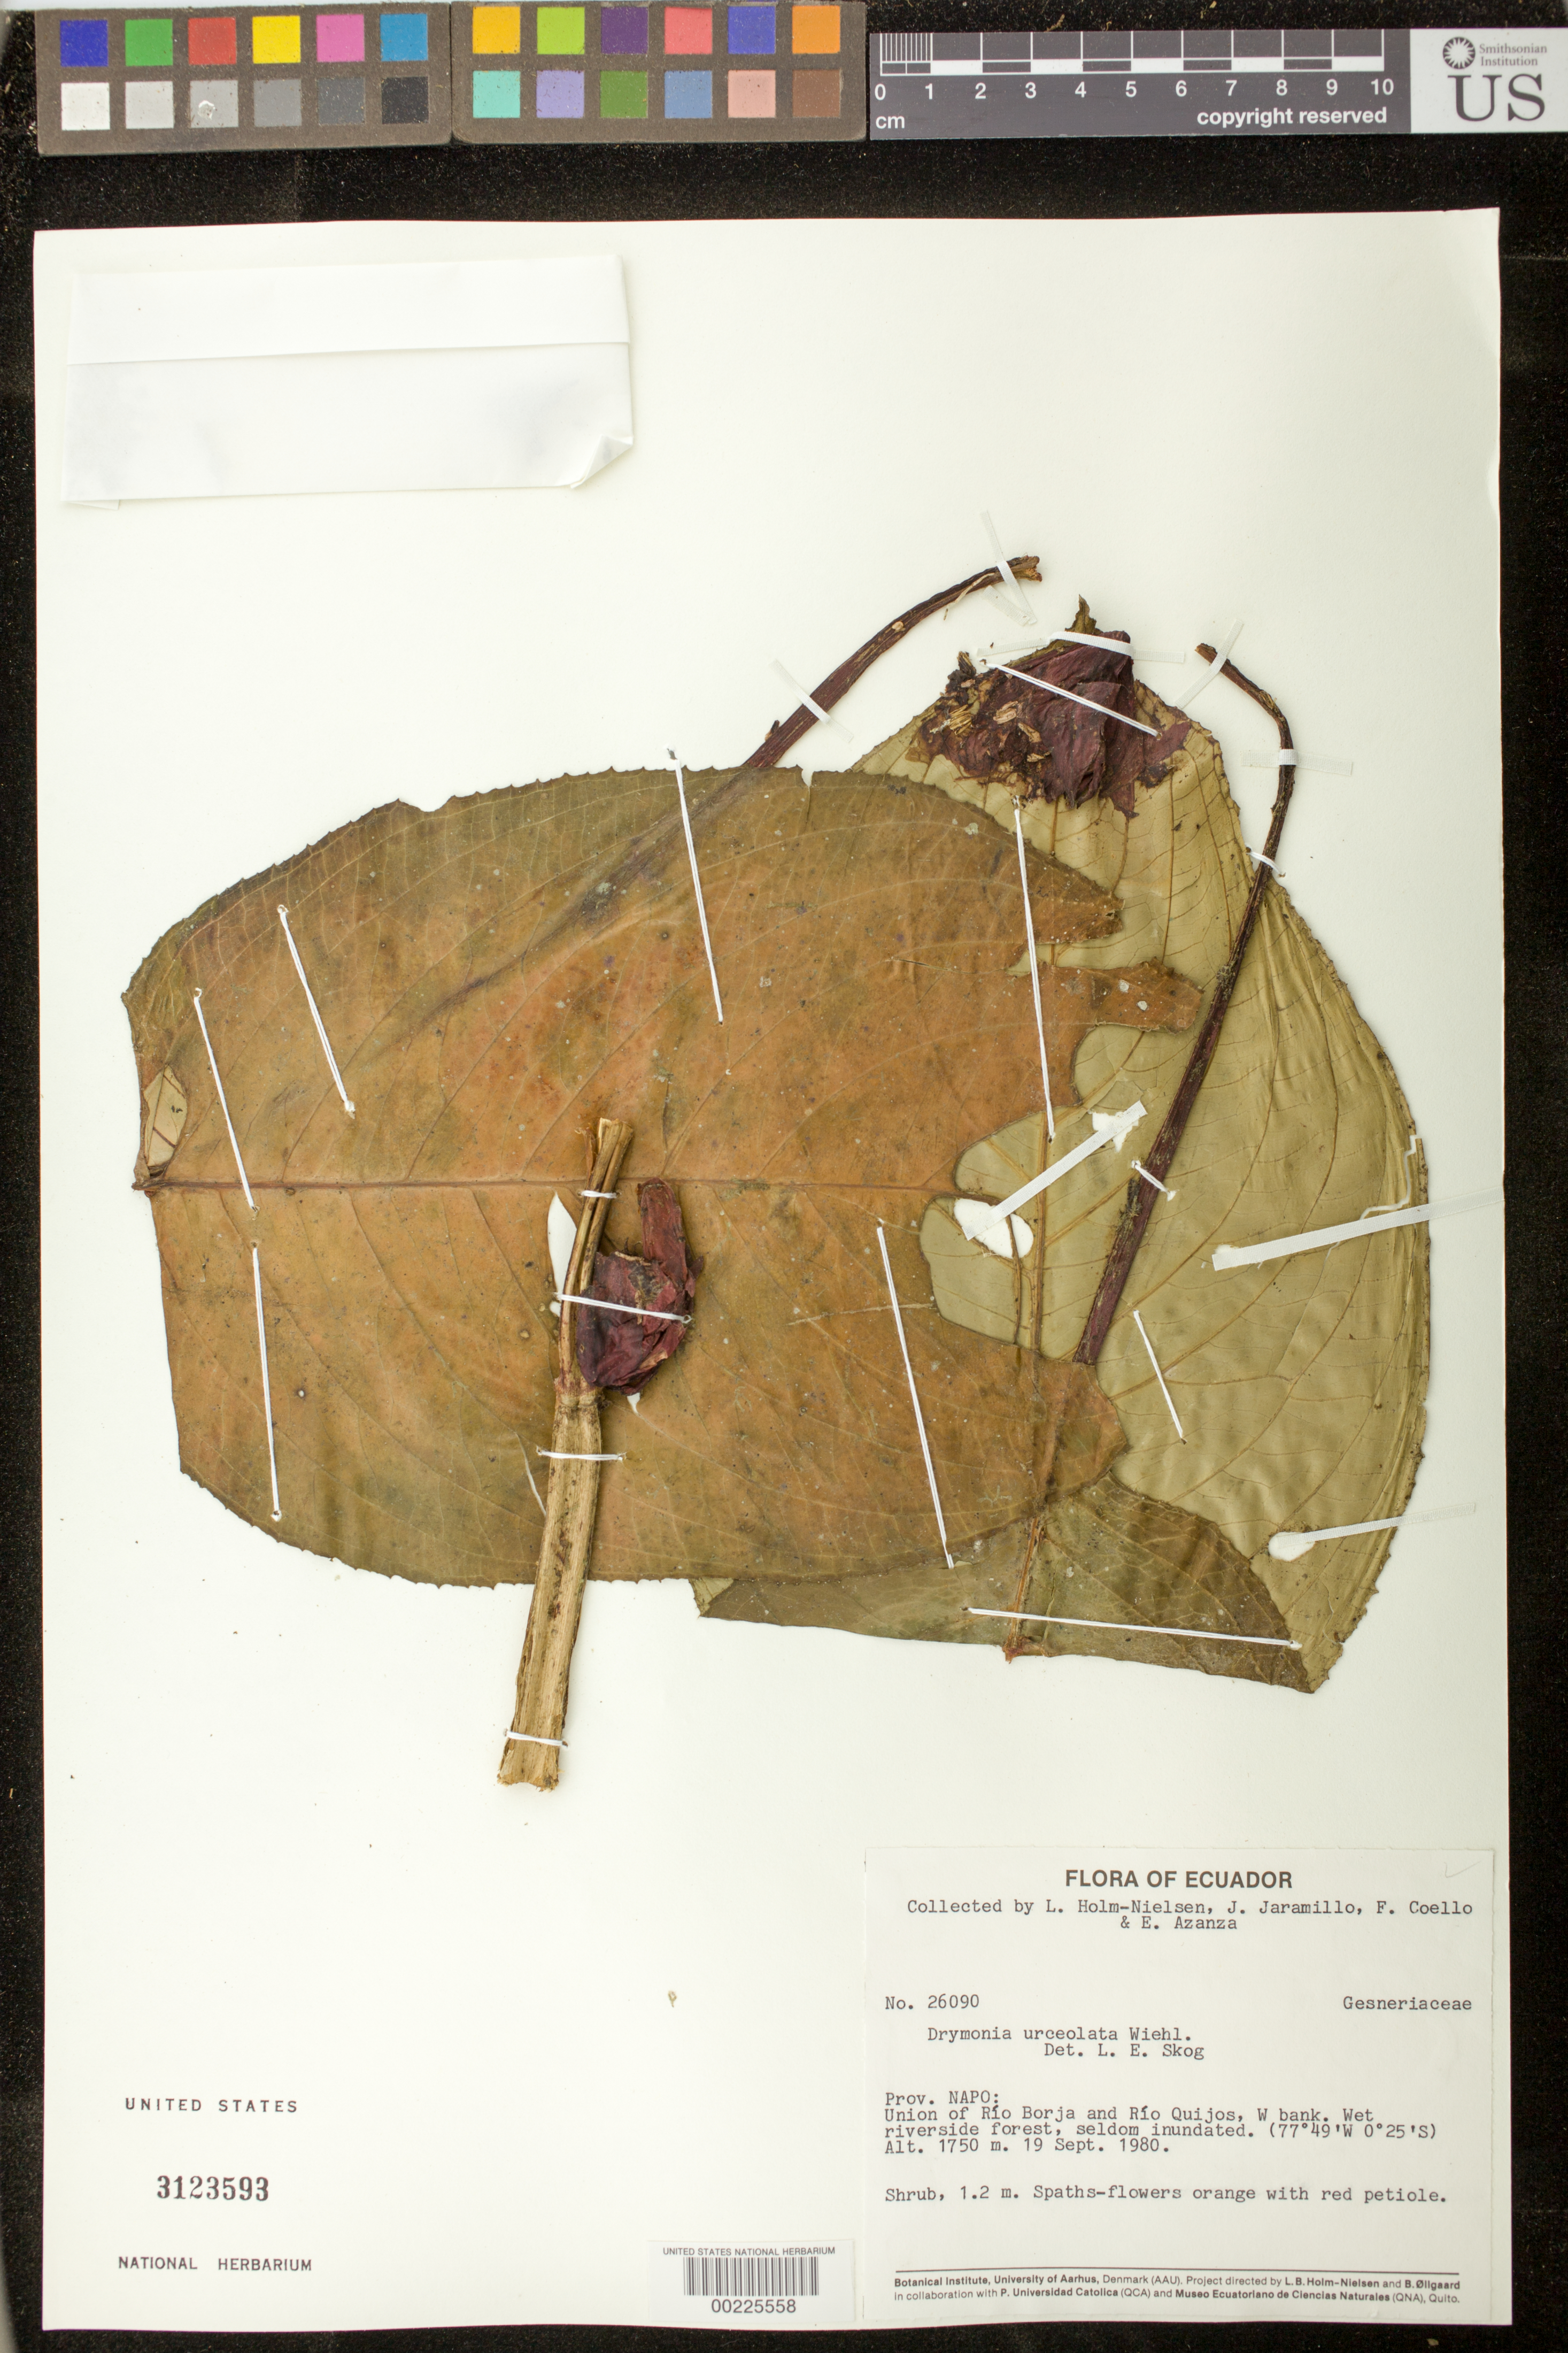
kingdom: Plantae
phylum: Tracheophyta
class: Magnoliopsida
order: Lamiales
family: Gesneriaceae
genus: Drymonia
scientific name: Drymonia urceolata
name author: Wiehler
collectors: L. B. Holm-Nielsen & et al.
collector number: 26090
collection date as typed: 19 Sep 1980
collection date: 1980-09-19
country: Ecuador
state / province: Napo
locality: Union of Rio Borja and Rio Quijos, W bank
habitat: Wet riverside forest, seldom inundated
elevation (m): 1750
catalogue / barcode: US 3123593